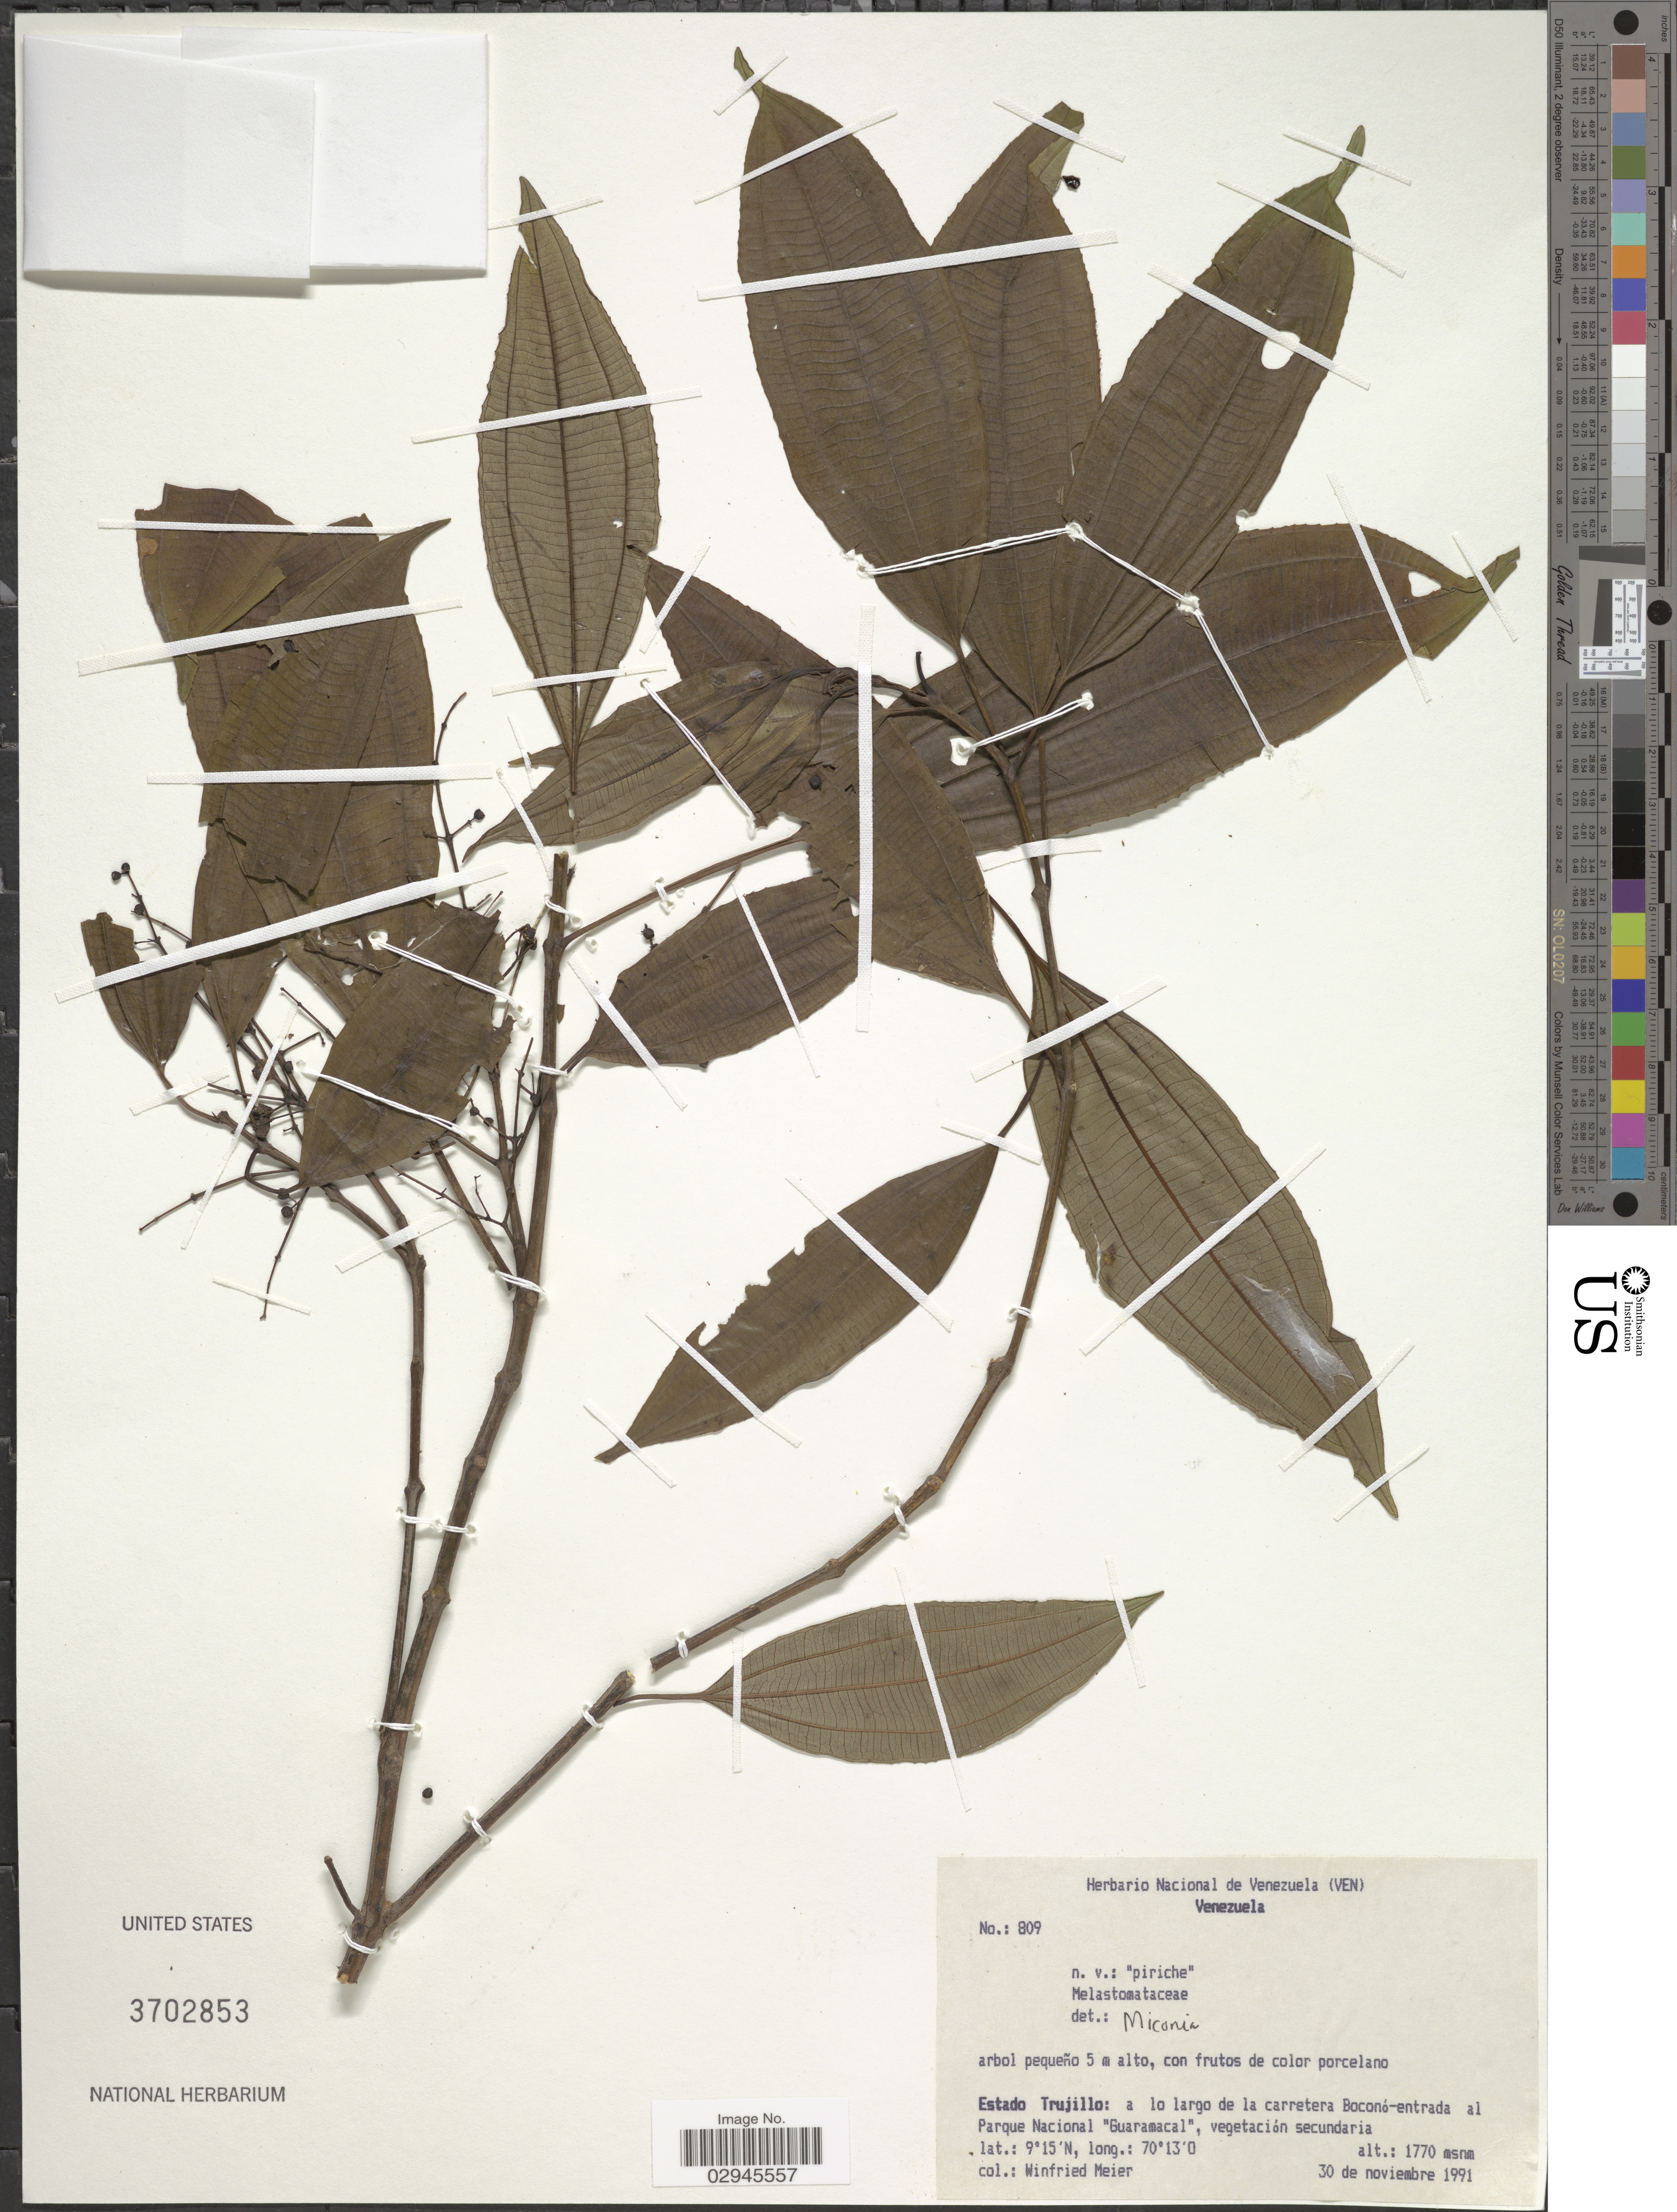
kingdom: Plantae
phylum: Tracheophyta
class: Magnoliopsida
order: Myrtales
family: Melastomataceae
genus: Miconia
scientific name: Miconia sp.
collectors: W. Meier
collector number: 809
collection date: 1991-11-30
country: Venezuela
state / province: Trujillo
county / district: Boconó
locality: A lo largo de la carretera Boconó-entrada al Parque Nacional Guaramacal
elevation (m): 1770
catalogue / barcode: US 3702853